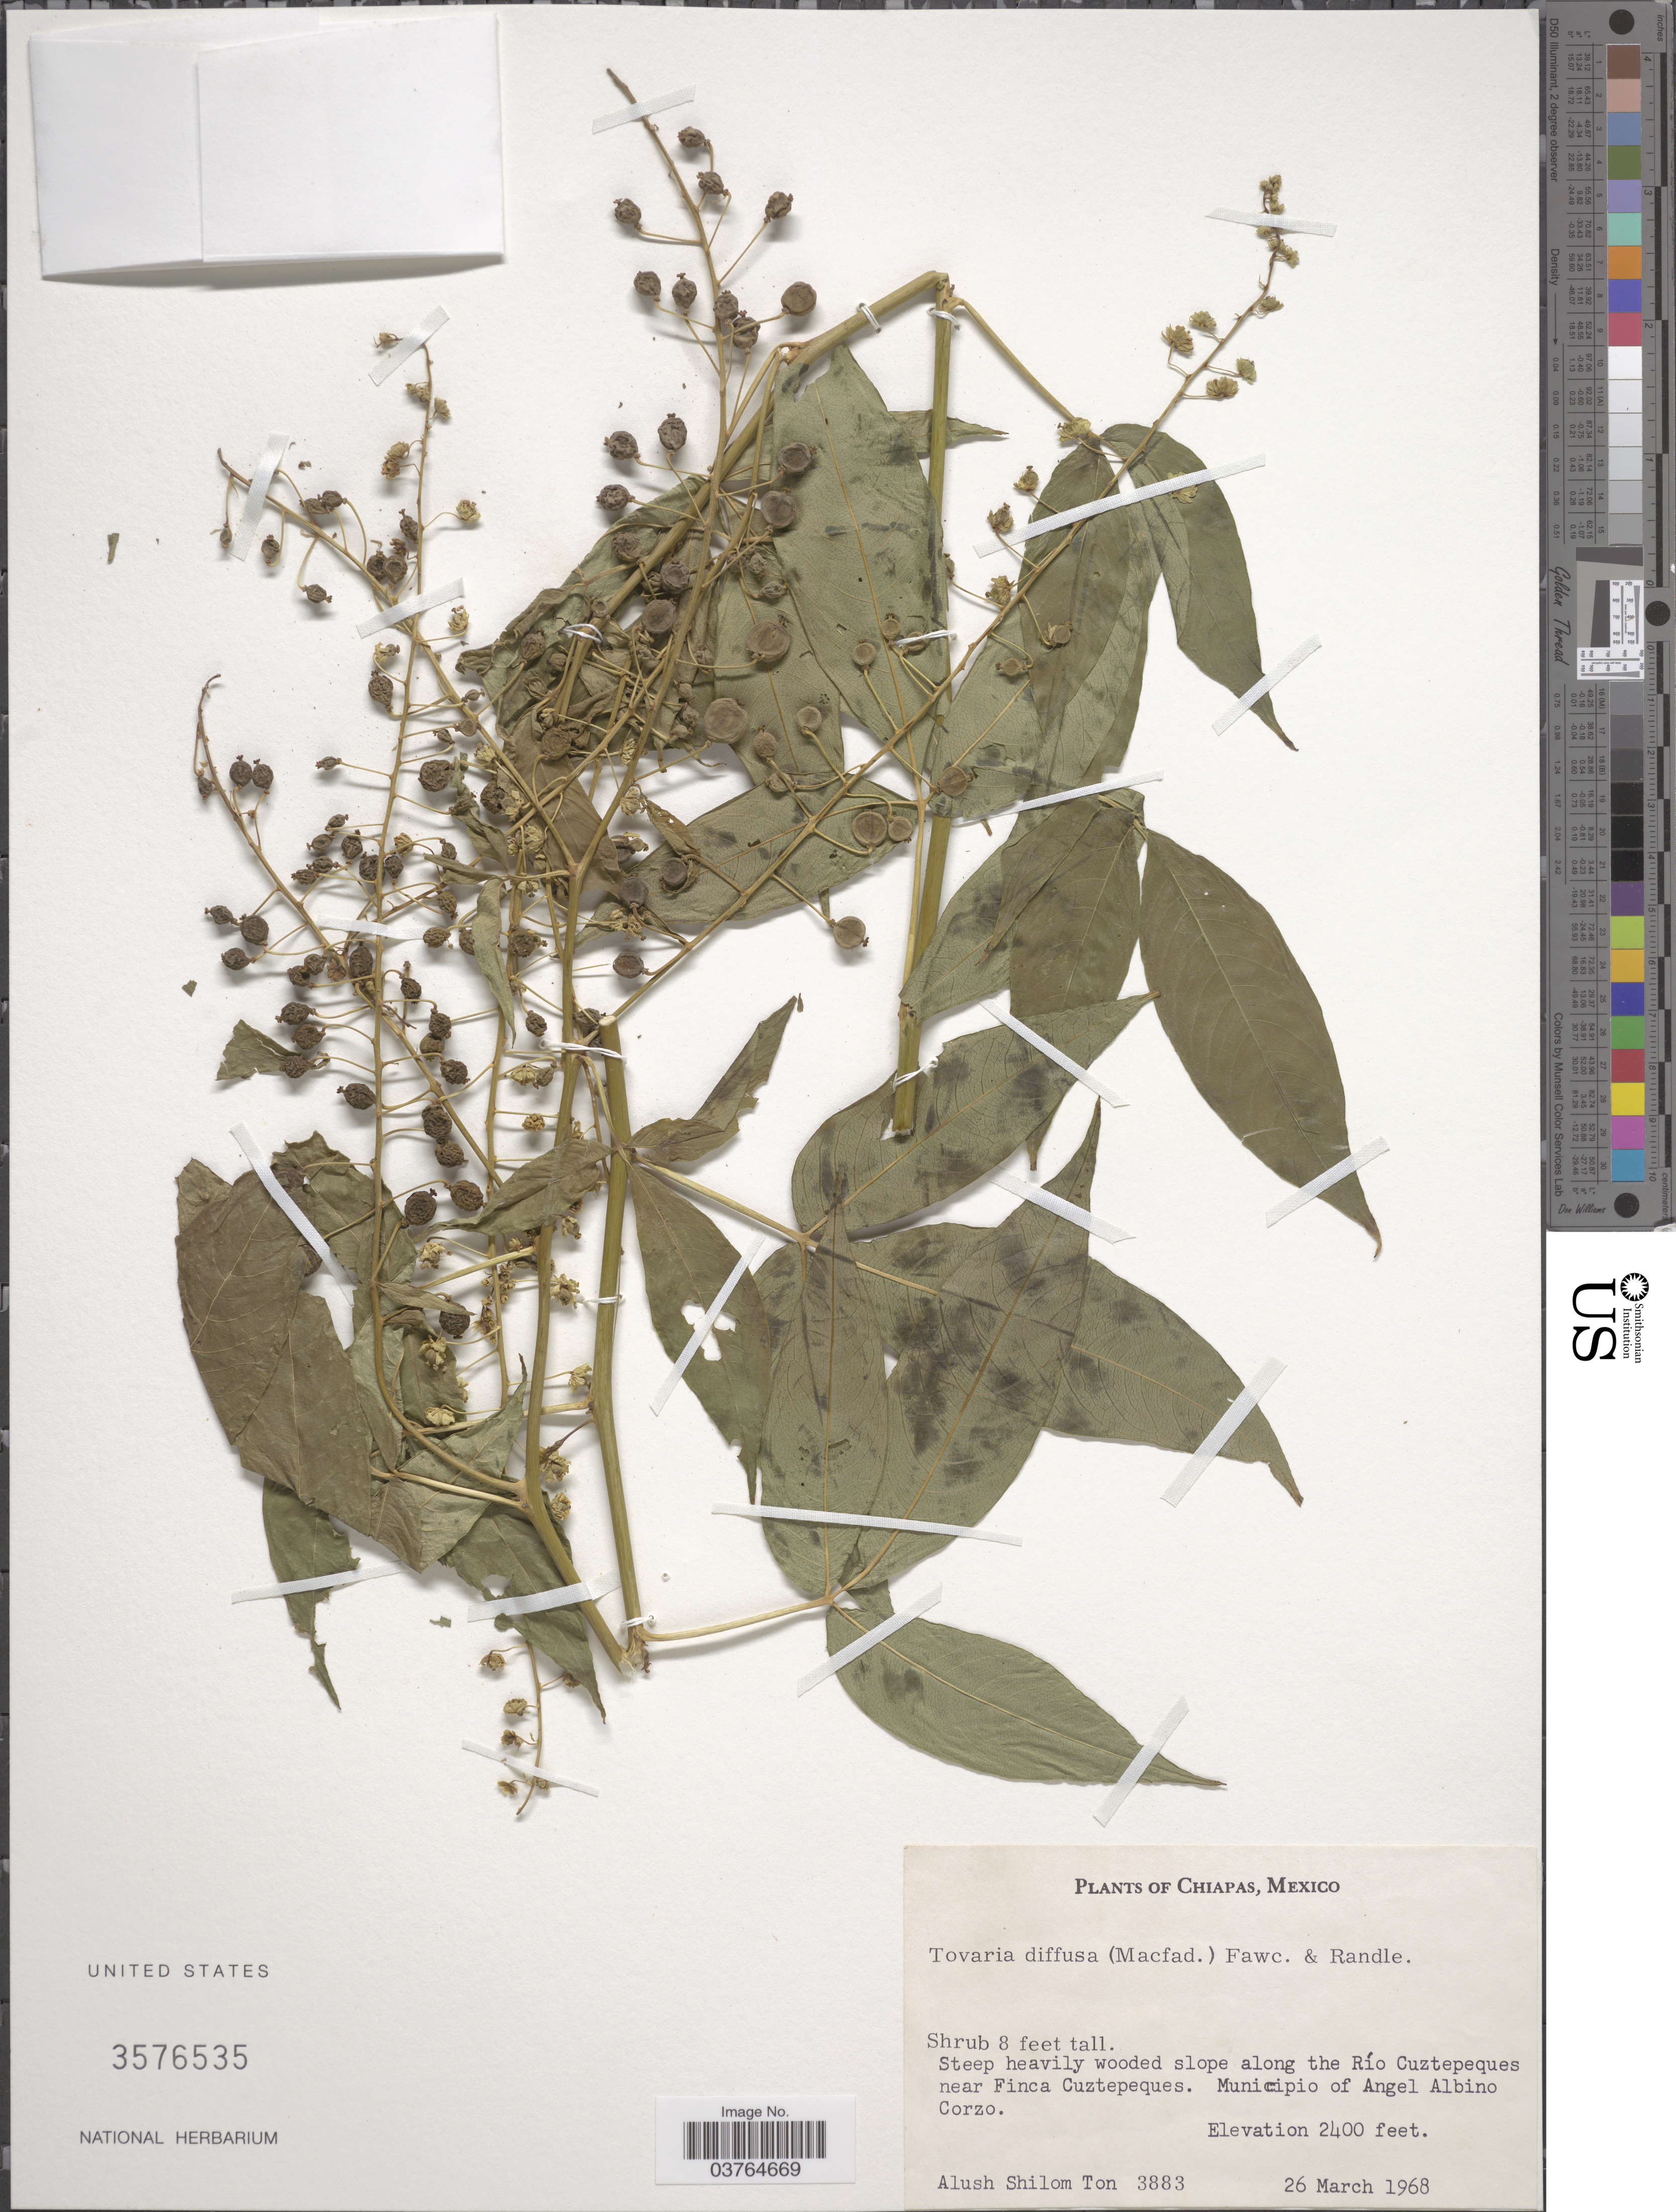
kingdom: Plantae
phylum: Tracheophyta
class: Magnoliopsida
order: Brassicales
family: Tovariaceae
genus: Tovaria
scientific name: Tovaria diffusa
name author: (Macfad.) Fawc. & Rendle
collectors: A. M. Ton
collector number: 3883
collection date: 1968-03-26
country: Mexico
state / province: Chiapas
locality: Steep heavily wooded slope along the Río Cuztepeques near Finca Cuztepeques. Municipio of Angel Albino Corzo.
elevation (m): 732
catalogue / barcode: US 3576535